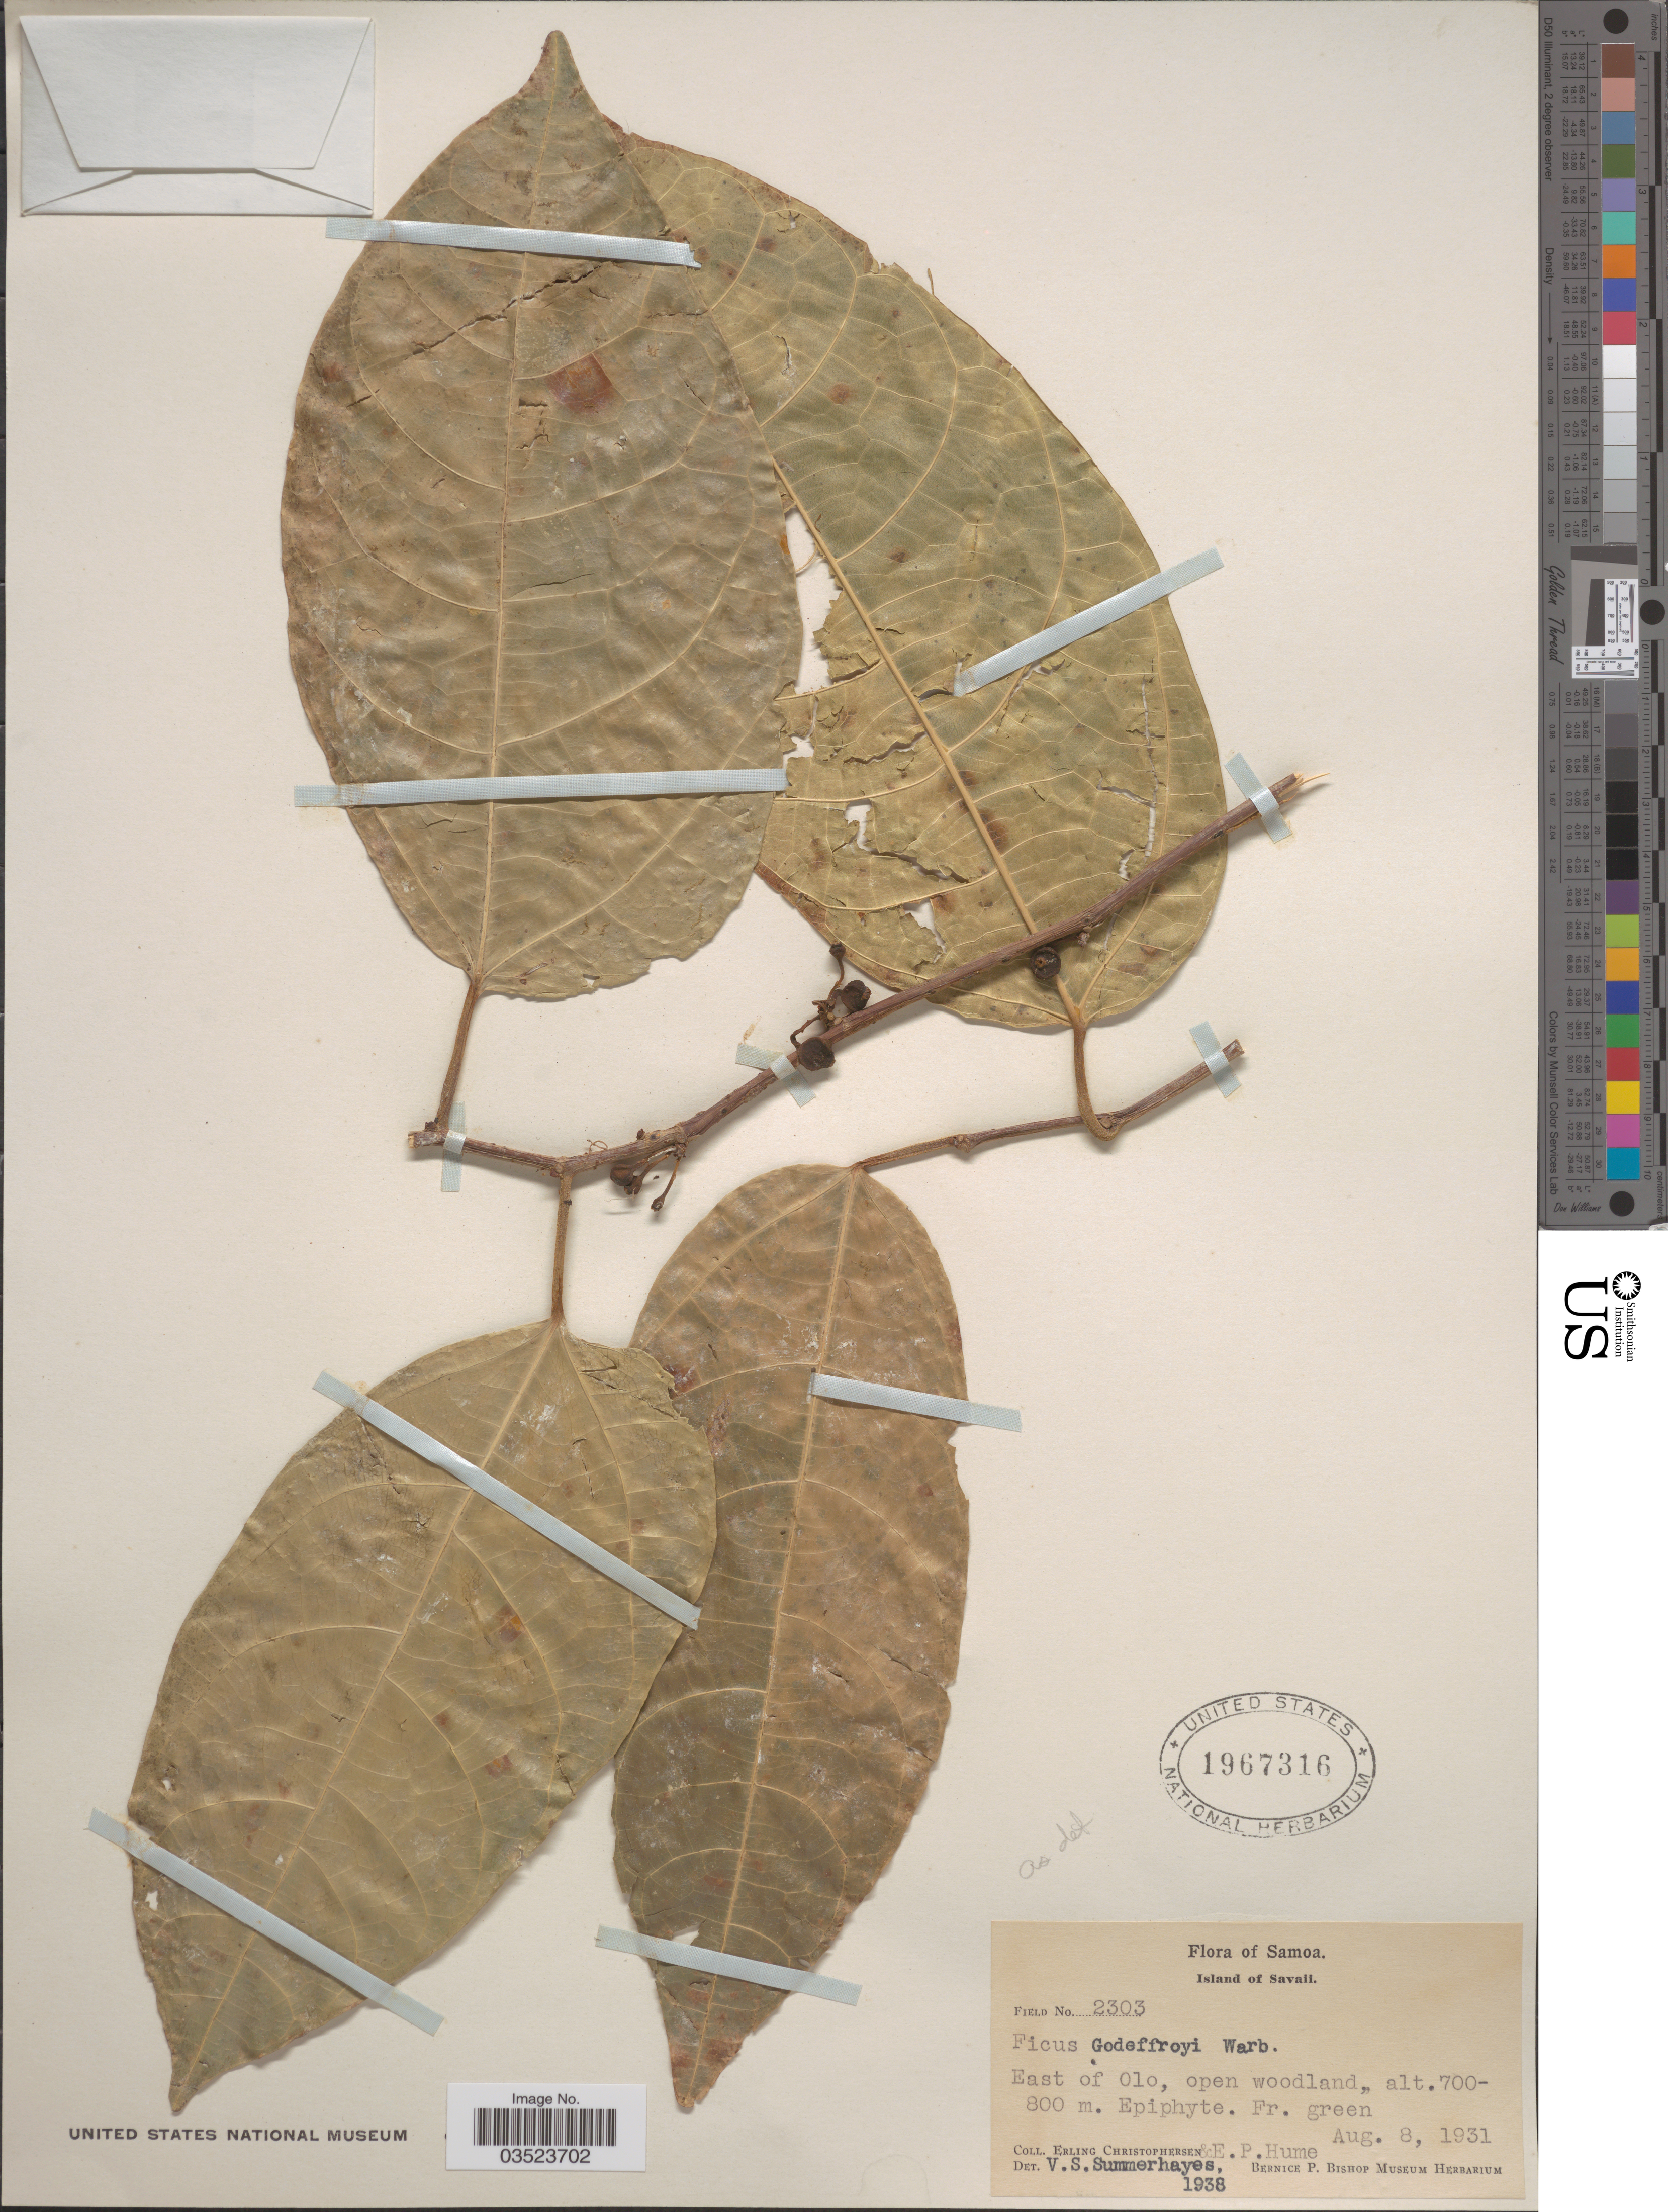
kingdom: Plantae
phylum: Tracheophyta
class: Magnoliopsida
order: Rosales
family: Moraceae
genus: Ficus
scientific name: Ficus godeffroyi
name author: Warb.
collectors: E. Christophersen & E. P. Hume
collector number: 2303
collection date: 1931-08-08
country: Samoa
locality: Samoa. Island of Savaii. East of Olo, open woodland.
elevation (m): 700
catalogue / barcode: US 1967316